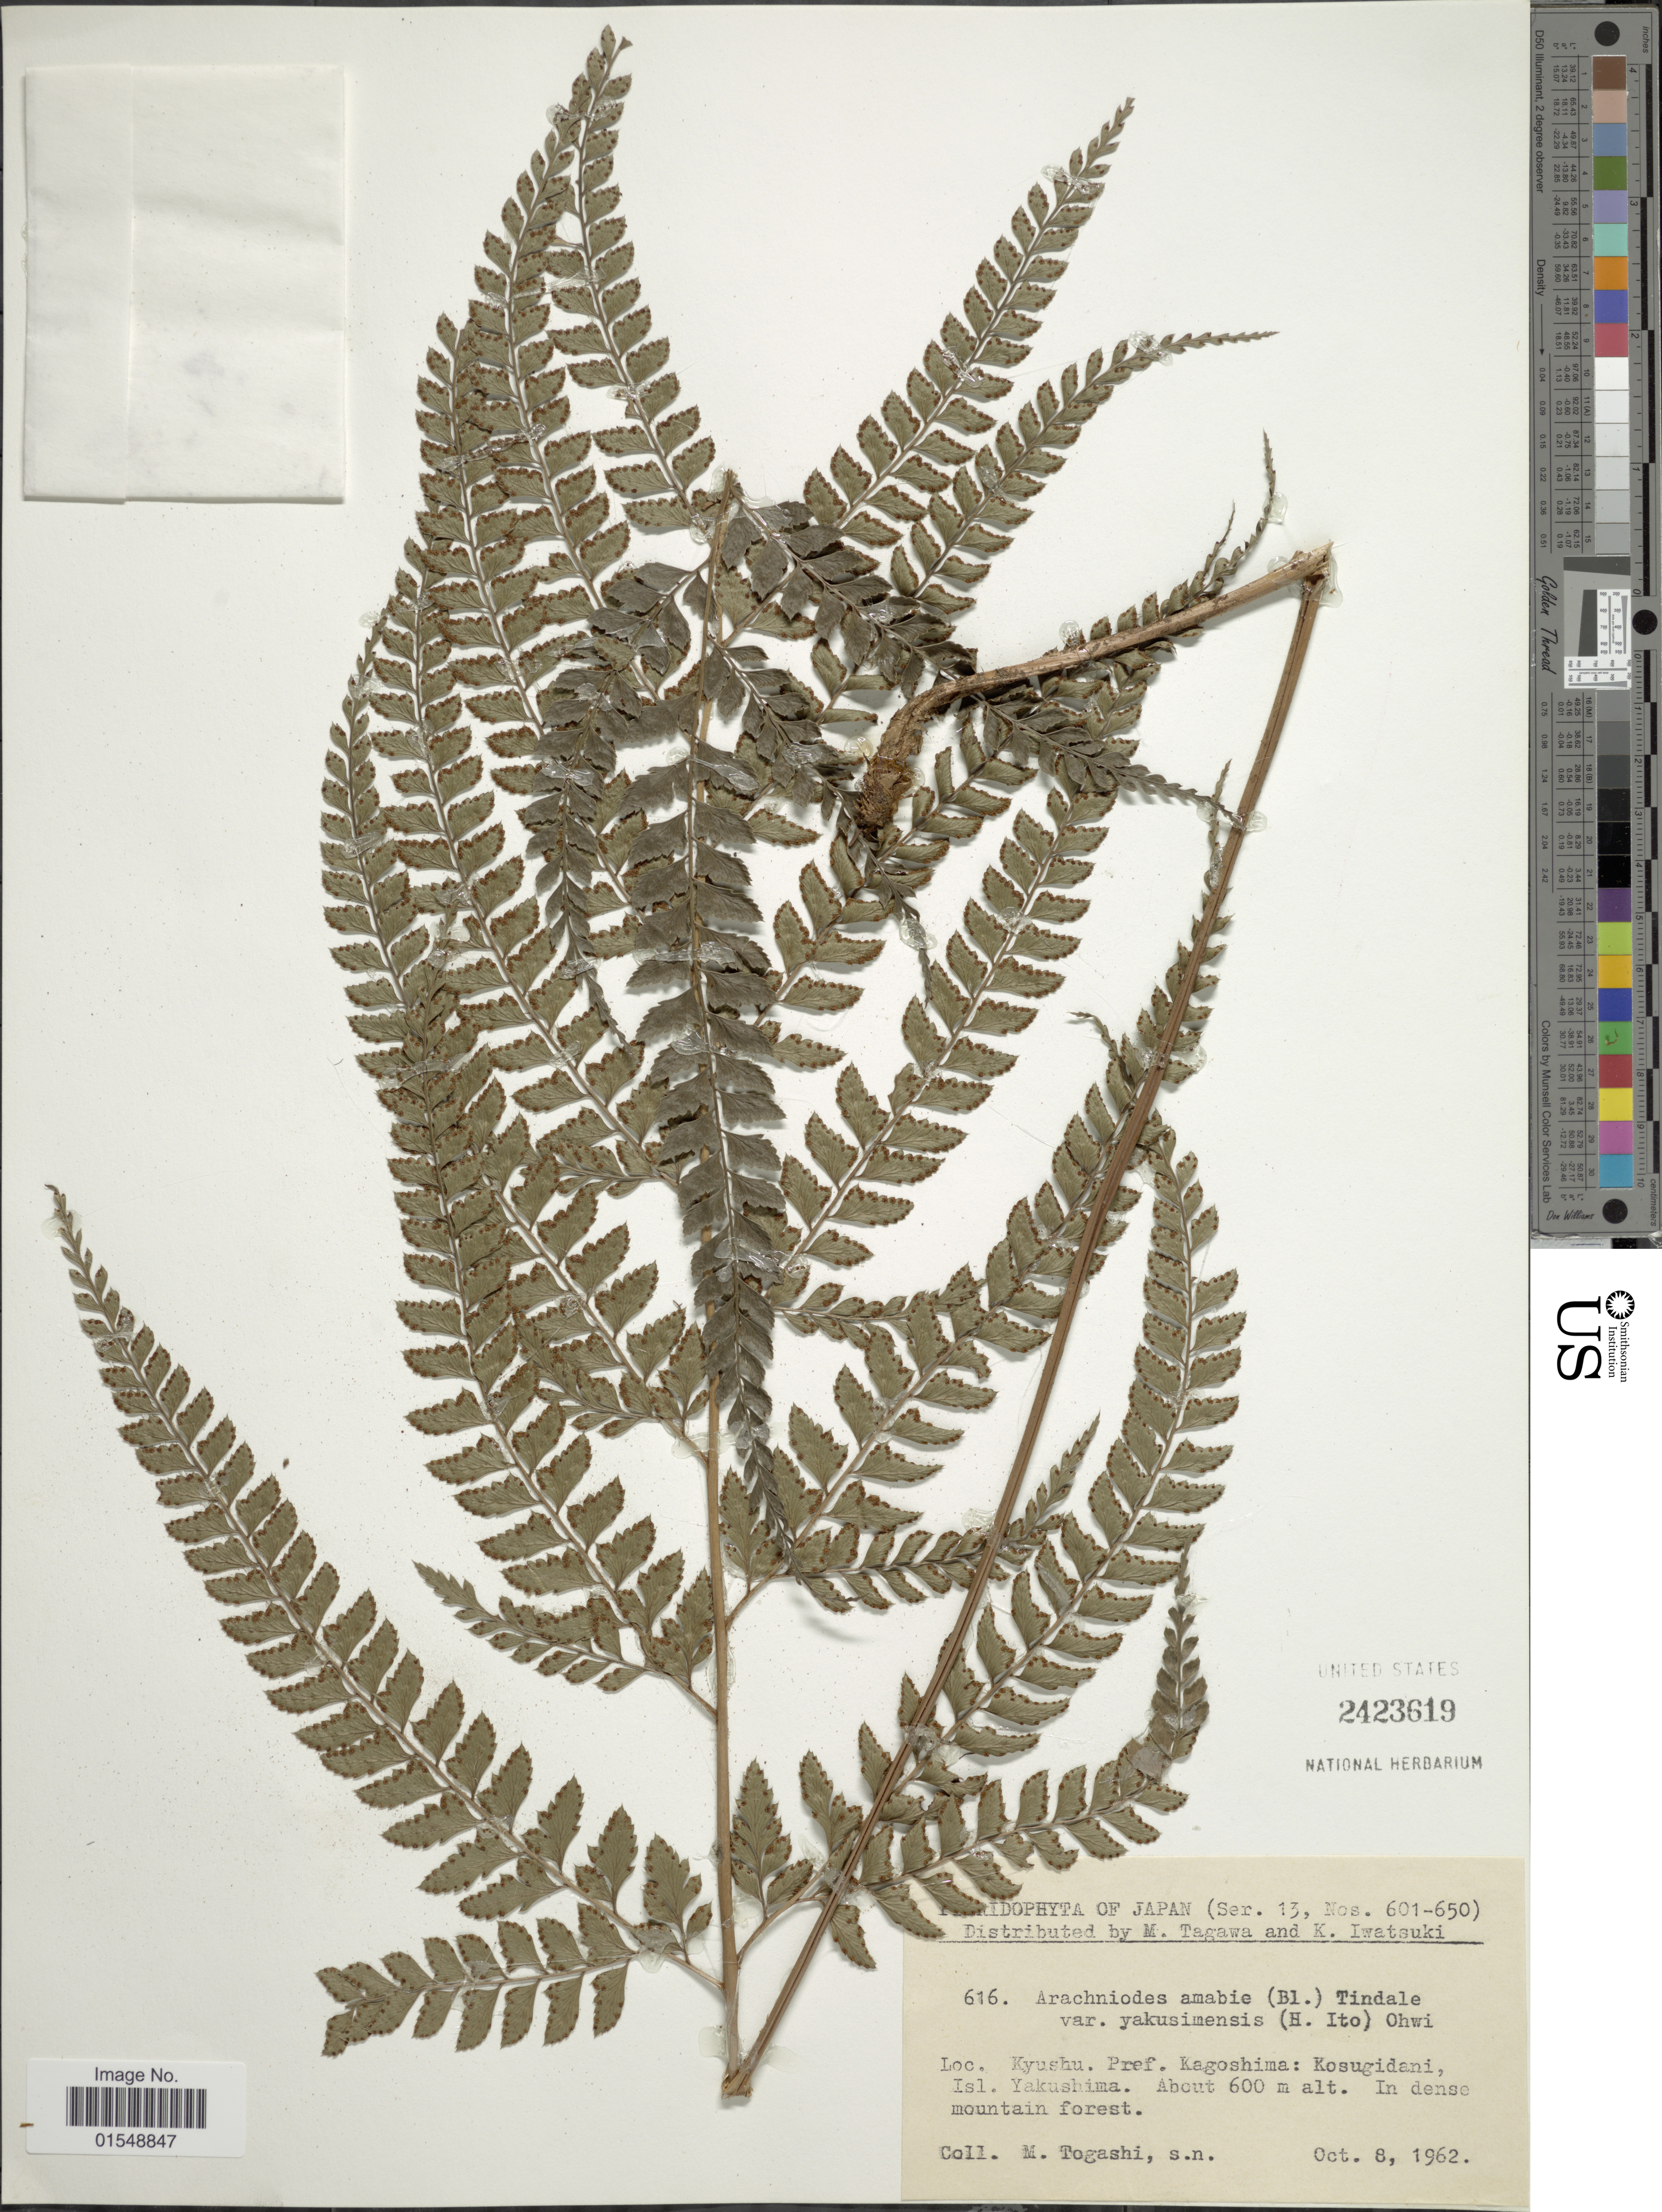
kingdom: Plantae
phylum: Tracheophyta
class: Polypodiopsida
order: Polypodiales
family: Dryopteridaceae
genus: Arachniodes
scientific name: Arachniodes amabilis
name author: (Blume) Tindale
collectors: M. Togashi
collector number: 616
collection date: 1962-10-08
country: Japan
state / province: Kagosima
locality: Kyushu, Prov. Kagoshima: Kosugidani, Isl. Yakushima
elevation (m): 600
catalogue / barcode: US 2423619